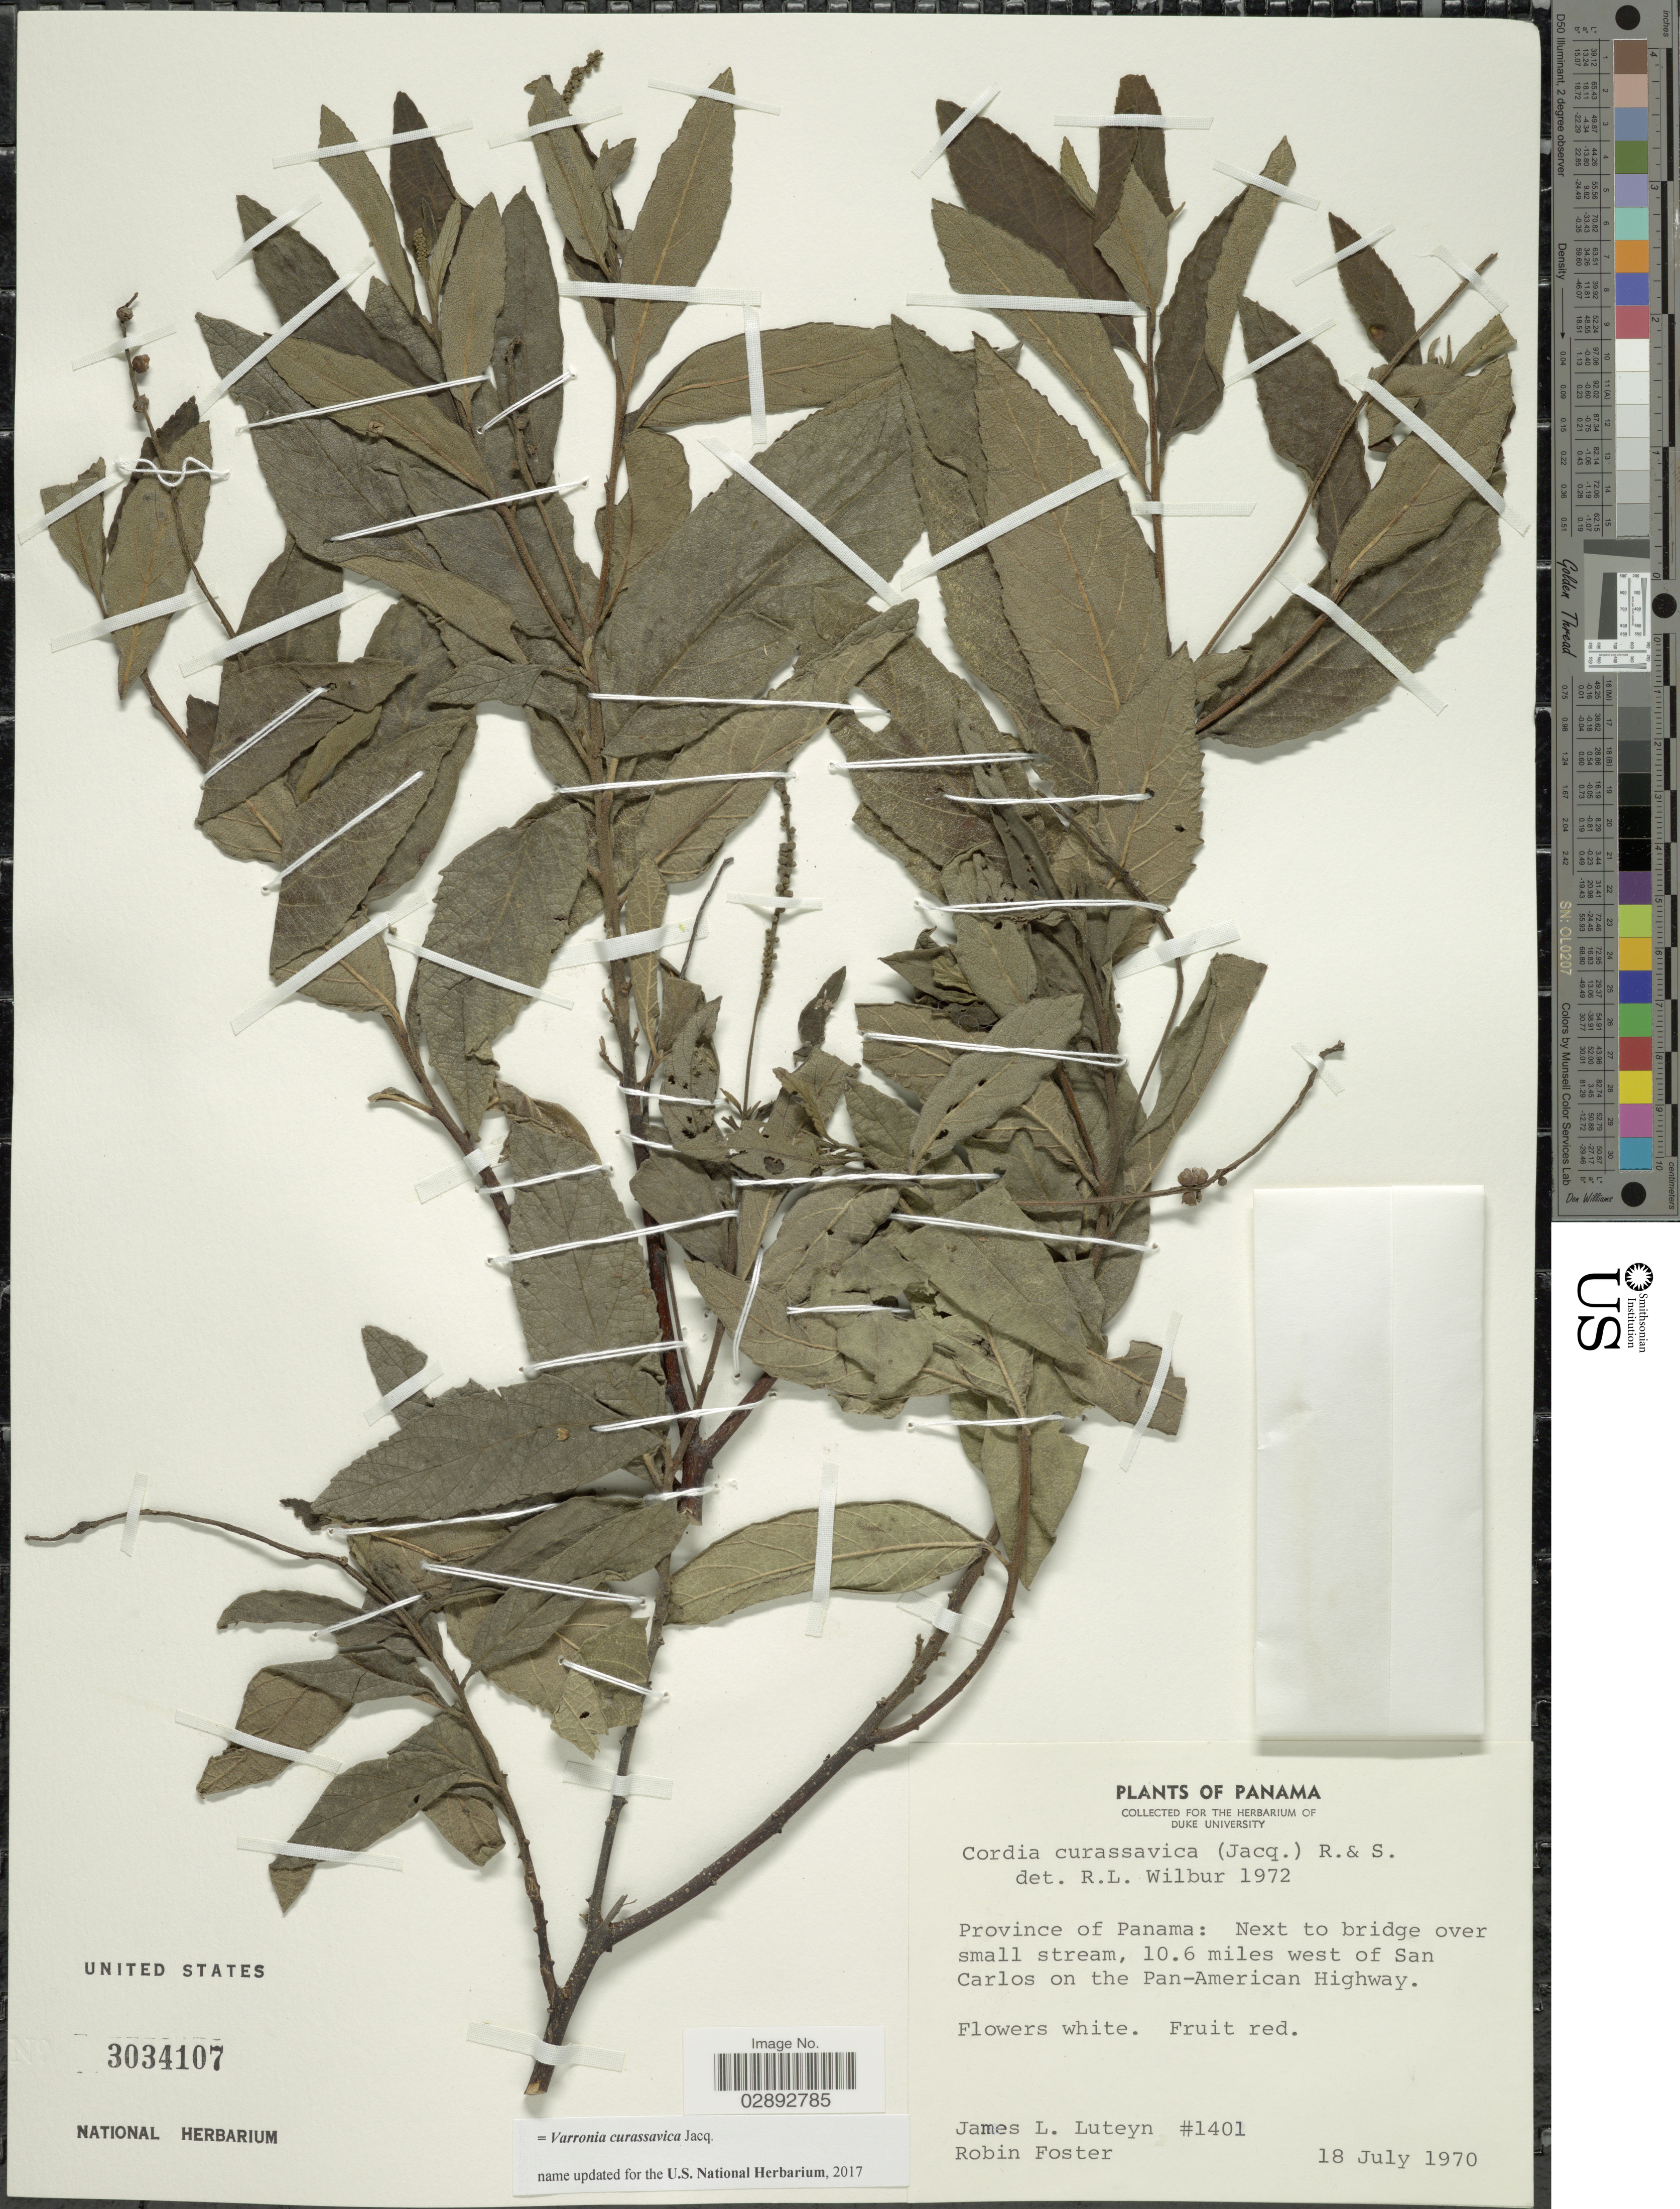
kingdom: Plantae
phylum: Tracheophyta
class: Magnoliopsida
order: Boraginales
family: Cordiaceae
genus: Varronia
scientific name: Varronia curassavica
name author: Jacq.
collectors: J. L. Luteyn & R. B. Foster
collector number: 1401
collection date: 1970-07-18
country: Panama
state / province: Panamá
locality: Province of Panama: Next to bridge over small stream, 10.6 miles west of San Carlos on the Pan-American Highway.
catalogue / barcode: US 3034107